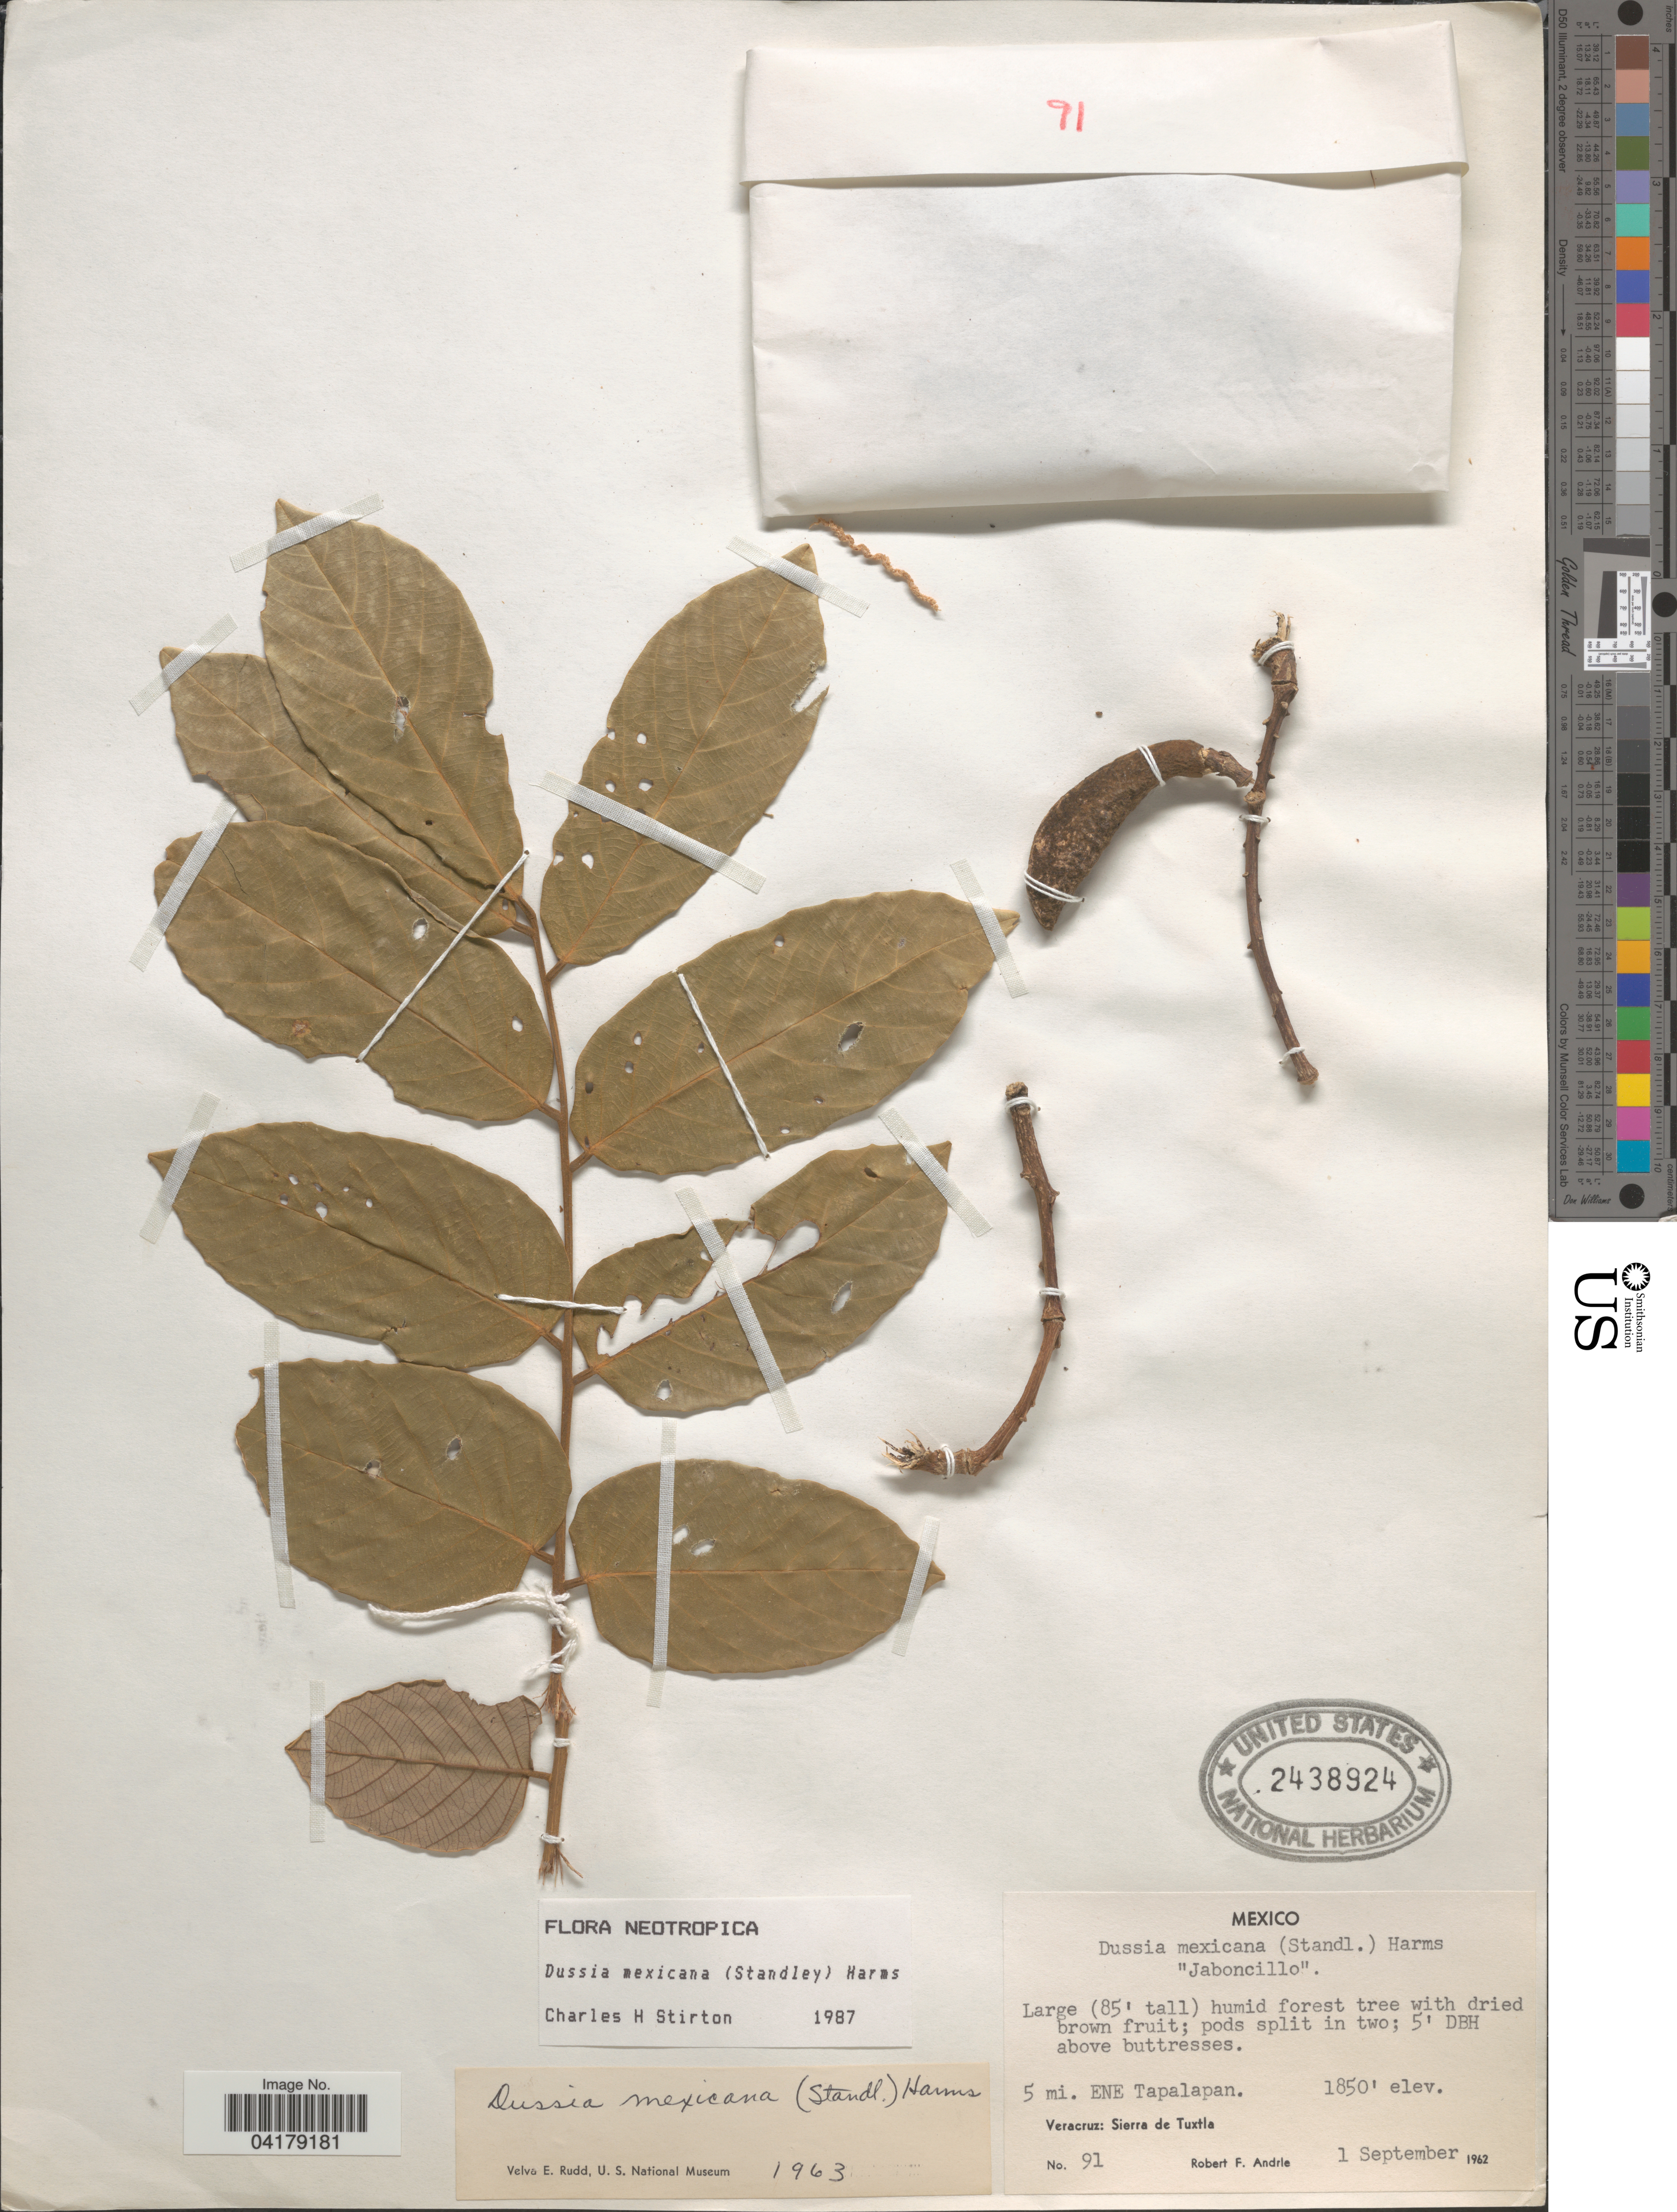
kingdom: Plantae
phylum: Tracheophyta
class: Magnoliopsida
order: Fabales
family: Fabaceae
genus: Dussia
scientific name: Dussia mexicana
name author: (Standl.) Harms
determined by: Stirton, Charles H.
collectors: R. Andrie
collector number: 91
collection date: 1962-09-01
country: Mexico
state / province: Veracruz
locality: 5 mi. ENE Tapalapan. Veracruz: Sierra de Tuxtla.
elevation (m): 564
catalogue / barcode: US 2438924